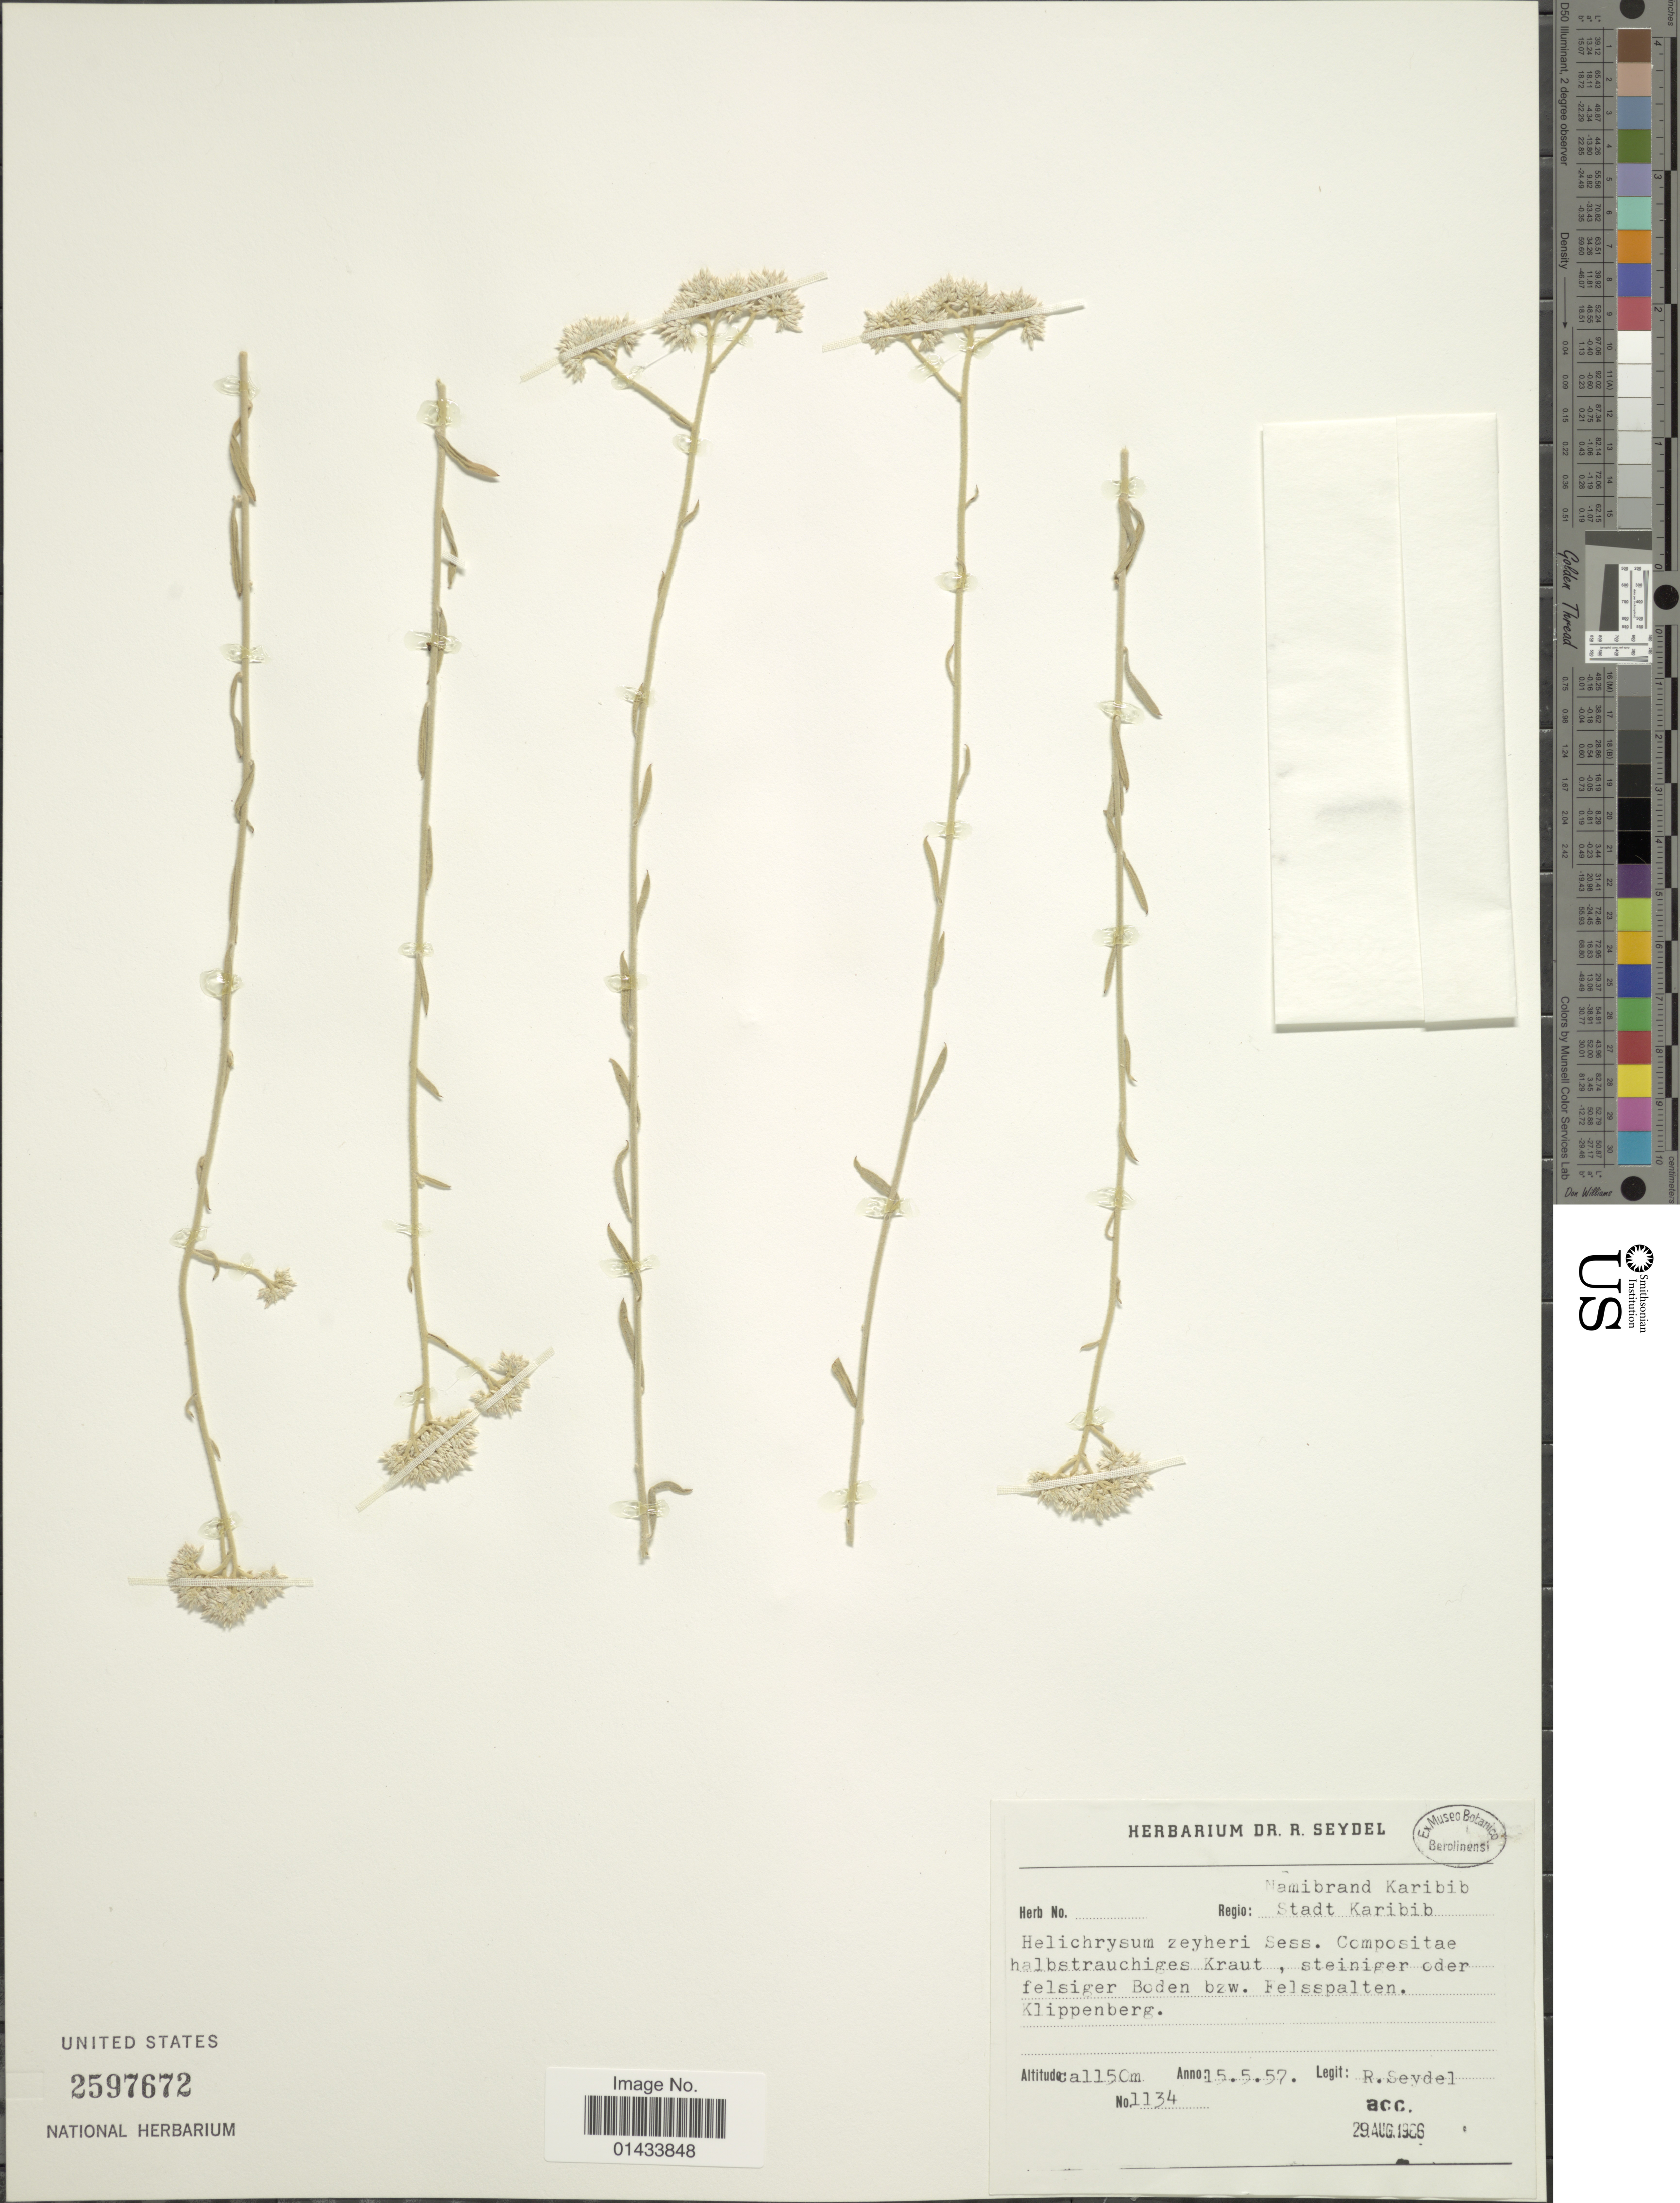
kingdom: Plantae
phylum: Tracheophyta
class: Magnoliopsida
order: Asterales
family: Asteraceae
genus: Helichrysum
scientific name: Helichrysum zeyheri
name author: Less.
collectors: R. Seydel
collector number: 1134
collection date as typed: Transcribed d/m/y: 15/5/57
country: Namibia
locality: Namibrand Karibib, Regio Stadt Karibib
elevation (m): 1150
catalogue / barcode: US 2597672